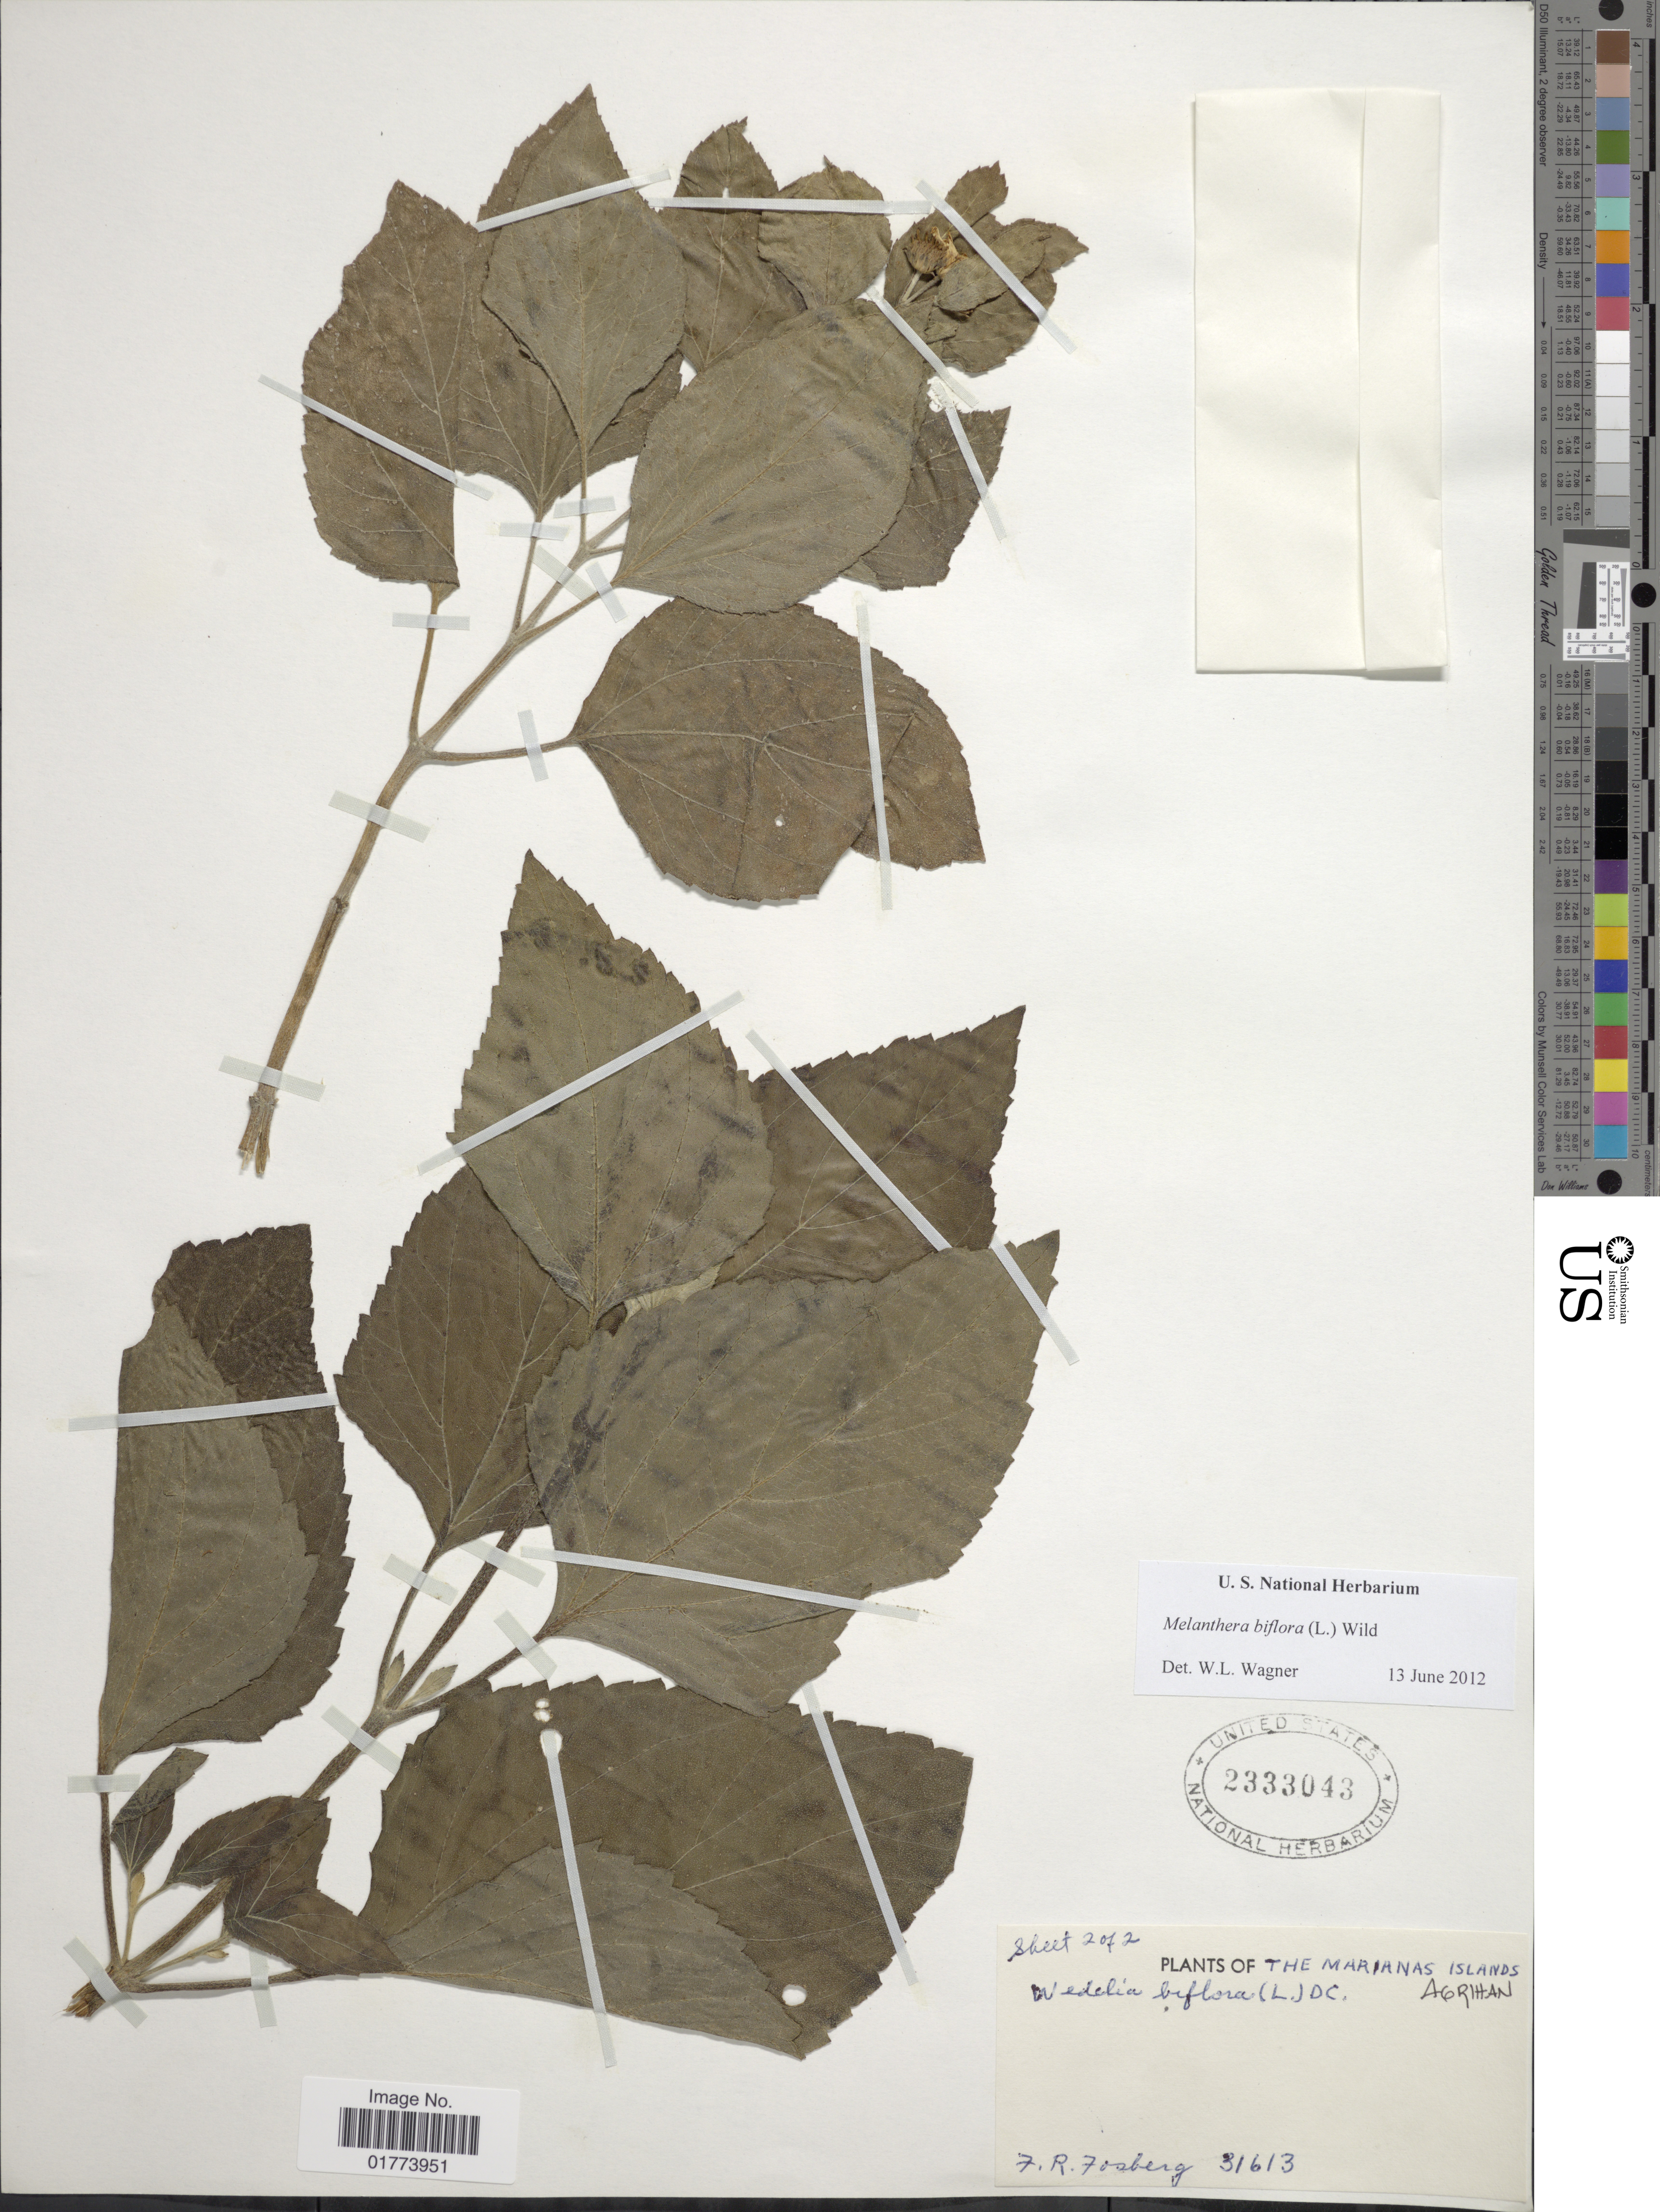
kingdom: Plantae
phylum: Tracheophyta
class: Magnoliopsida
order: Asterales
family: Asteraceae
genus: Wollastonia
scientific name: Wollastonia uniflora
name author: (Willd.) Orchard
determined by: Wagner, W. L., (BOT), Smithsonian Institution - National Museum of Natural History (UNITED STATES)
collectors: F. R. Fosberg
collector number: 31613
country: Northern Mariana Islands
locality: Marianas Islands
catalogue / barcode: US 2333043